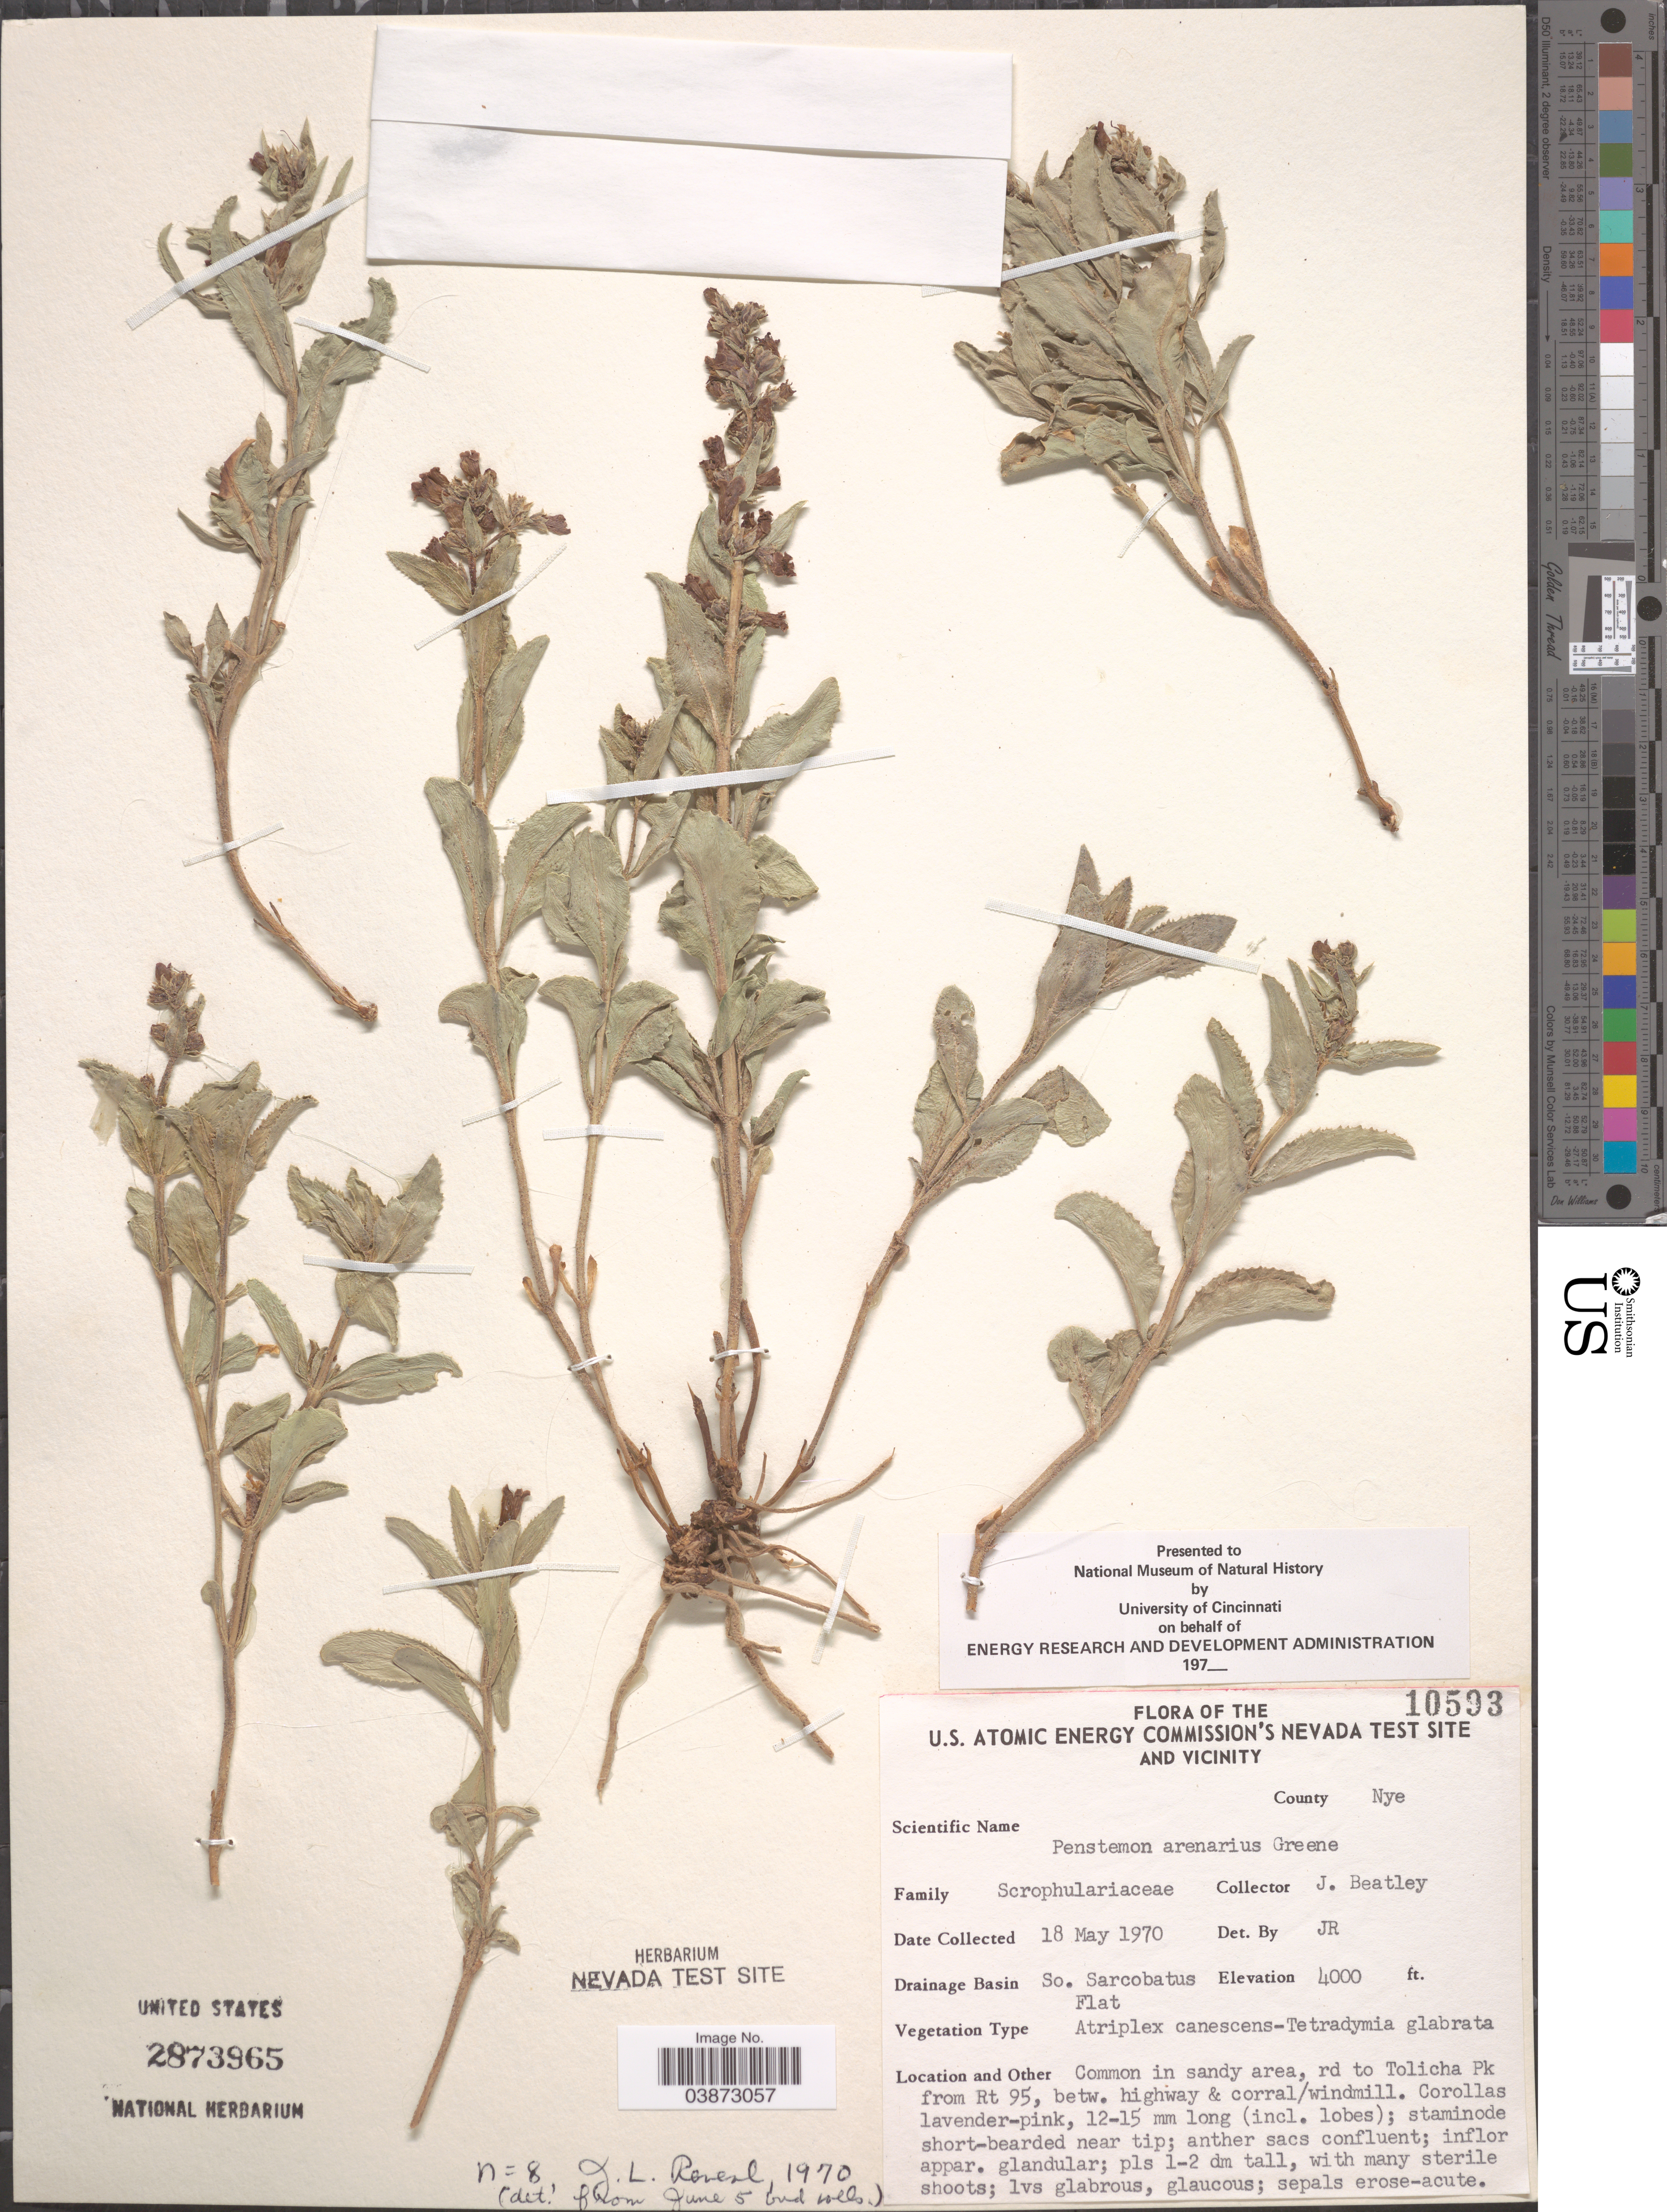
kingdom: Plantae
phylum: Tracheophyta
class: Magnoliopsida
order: Lamiales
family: Plantaginaceae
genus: Penstemon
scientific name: Penstemon arenarius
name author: Greene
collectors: J. C. Beatley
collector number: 10593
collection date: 1970-05-18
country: United States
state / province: Nevada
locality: U.S. Atomic Energy Commission's Nevada Test Site and Vicinity. County Nye. Drainage Basin So. Sarcobatus Flat. Common in sandy area, rd to Tolicha Pk from Rt 95, betw. hiwy & corral/windmill.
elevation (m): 1219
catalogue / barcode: US 2873965